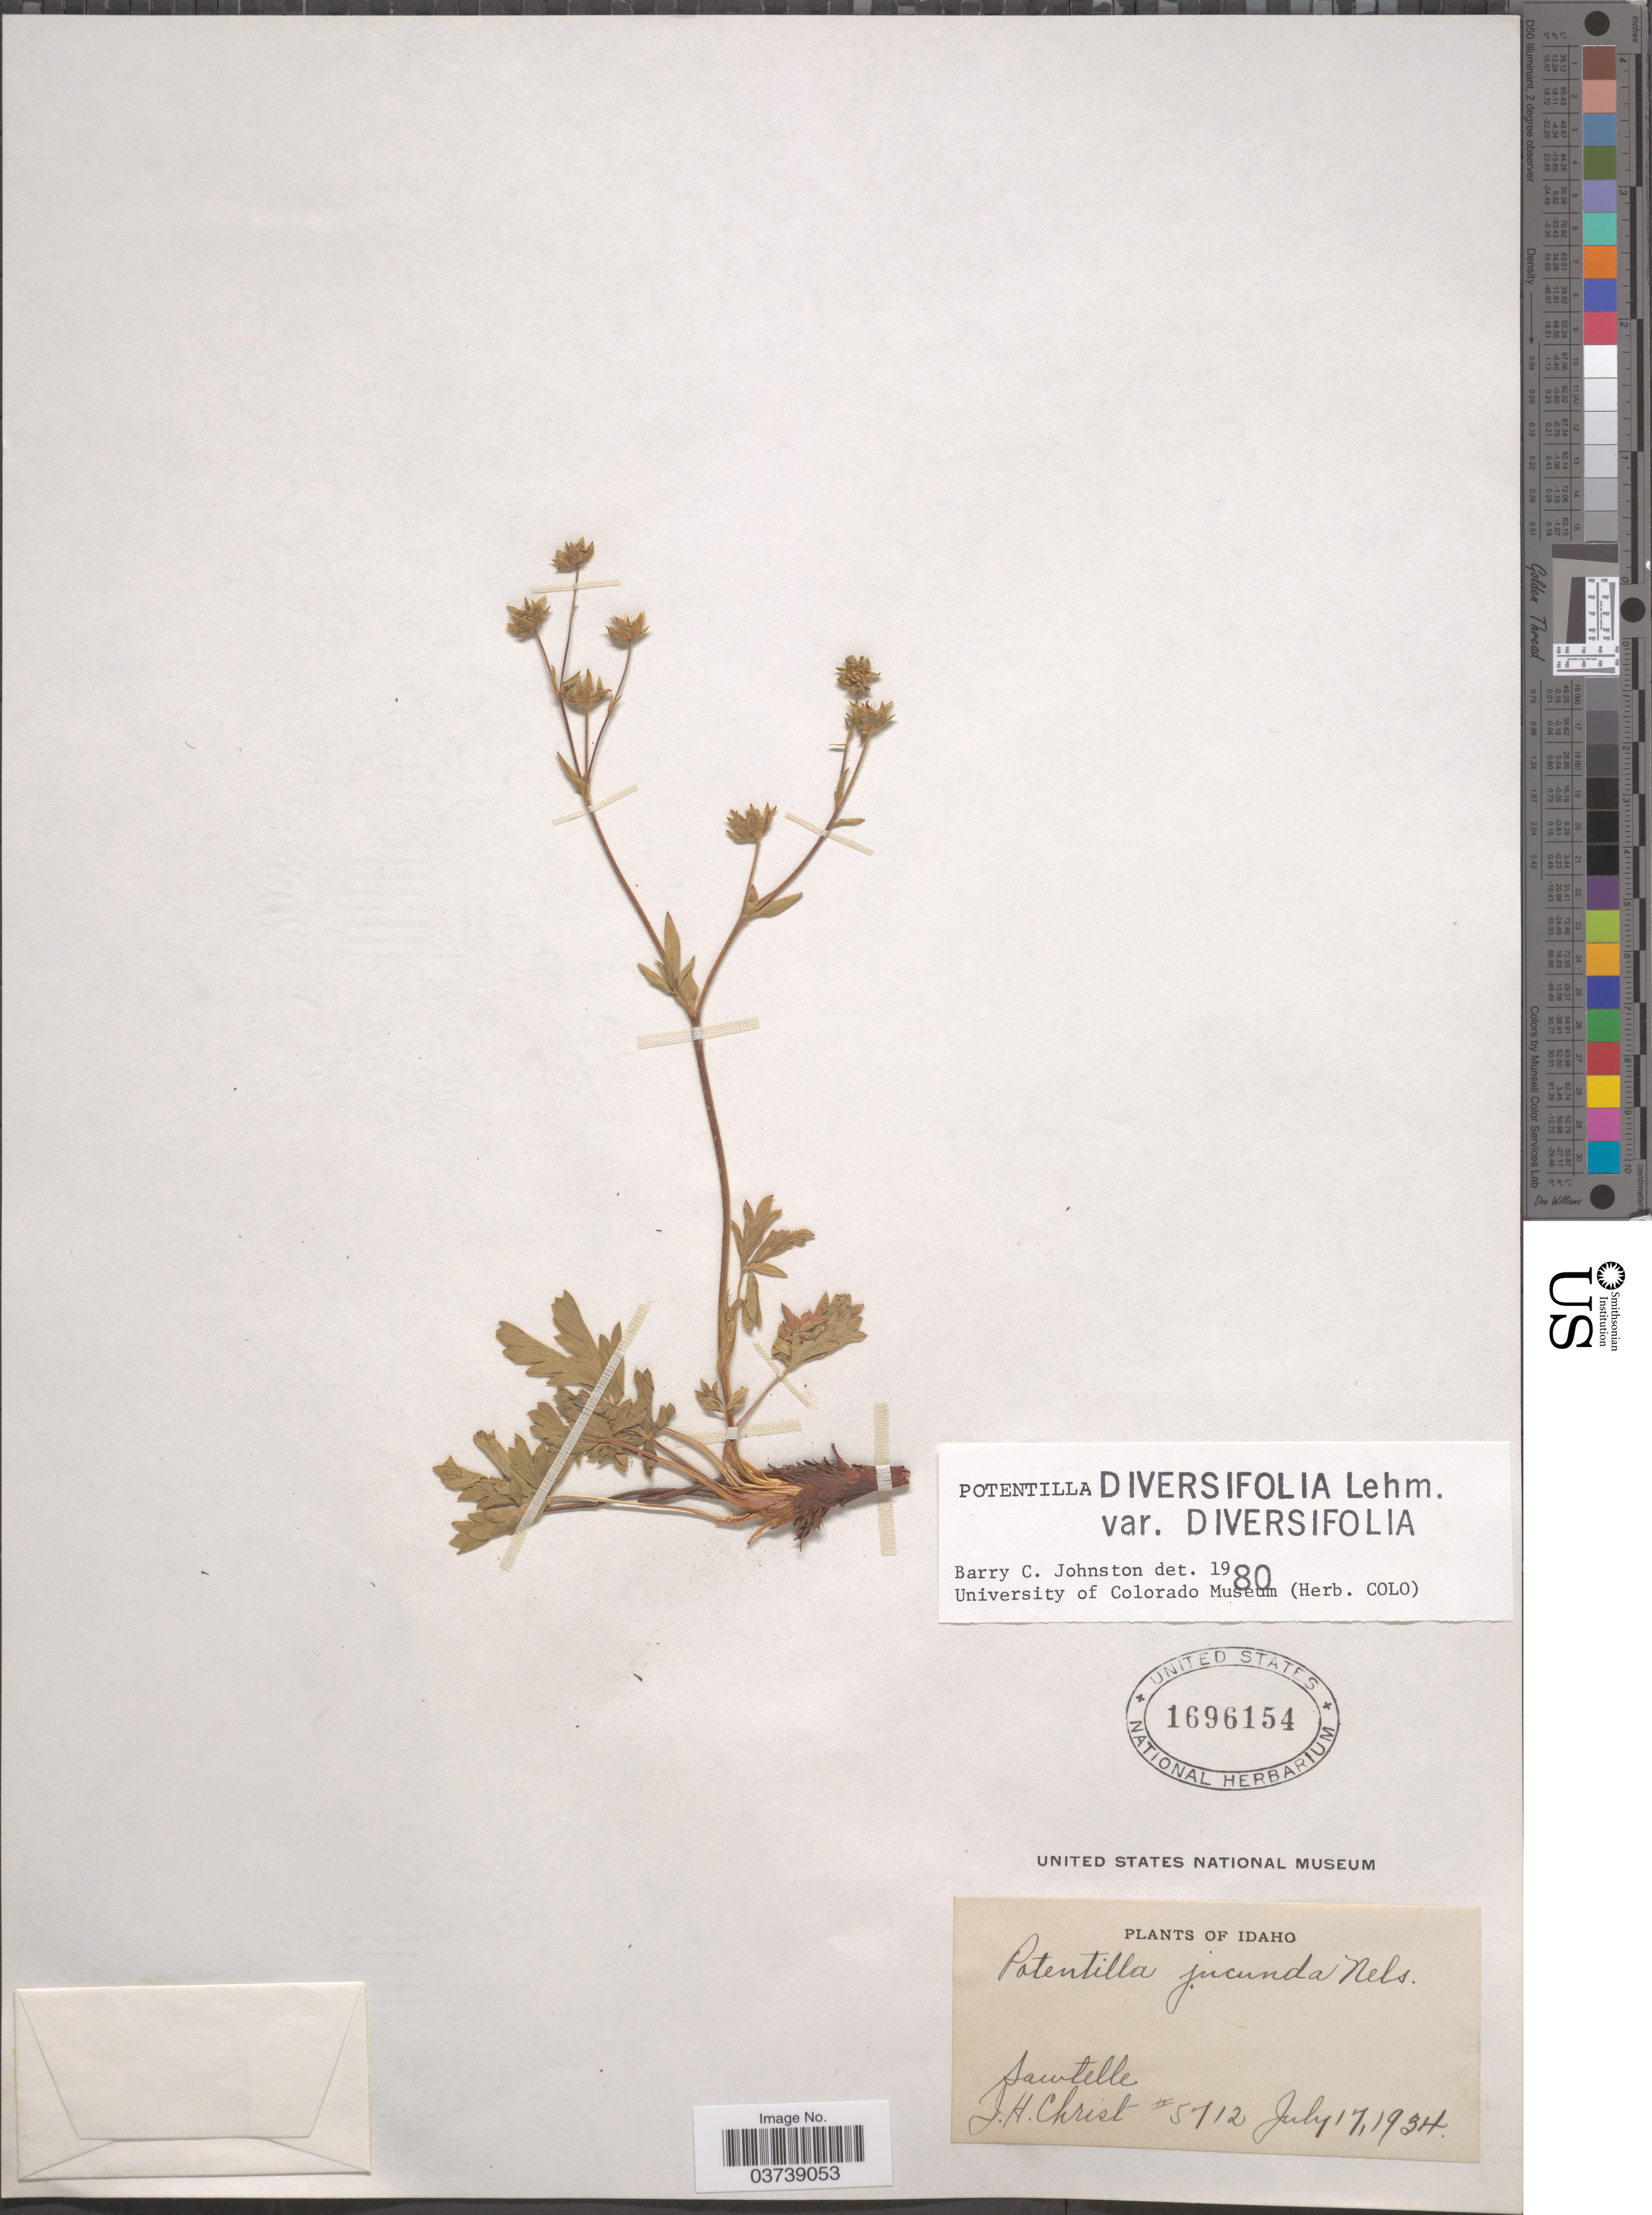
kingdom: Plantae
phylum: Tracheophyta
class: Magnoliopsida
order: Rosales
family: Rosaceae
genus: Potentilla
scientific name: Potentilla diversifolia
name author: Lehm.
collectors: J. H. Christ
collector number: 5712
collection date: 1934-07-17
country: United States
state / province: Idaho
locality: Sawtelle.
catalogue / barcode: US 1696154